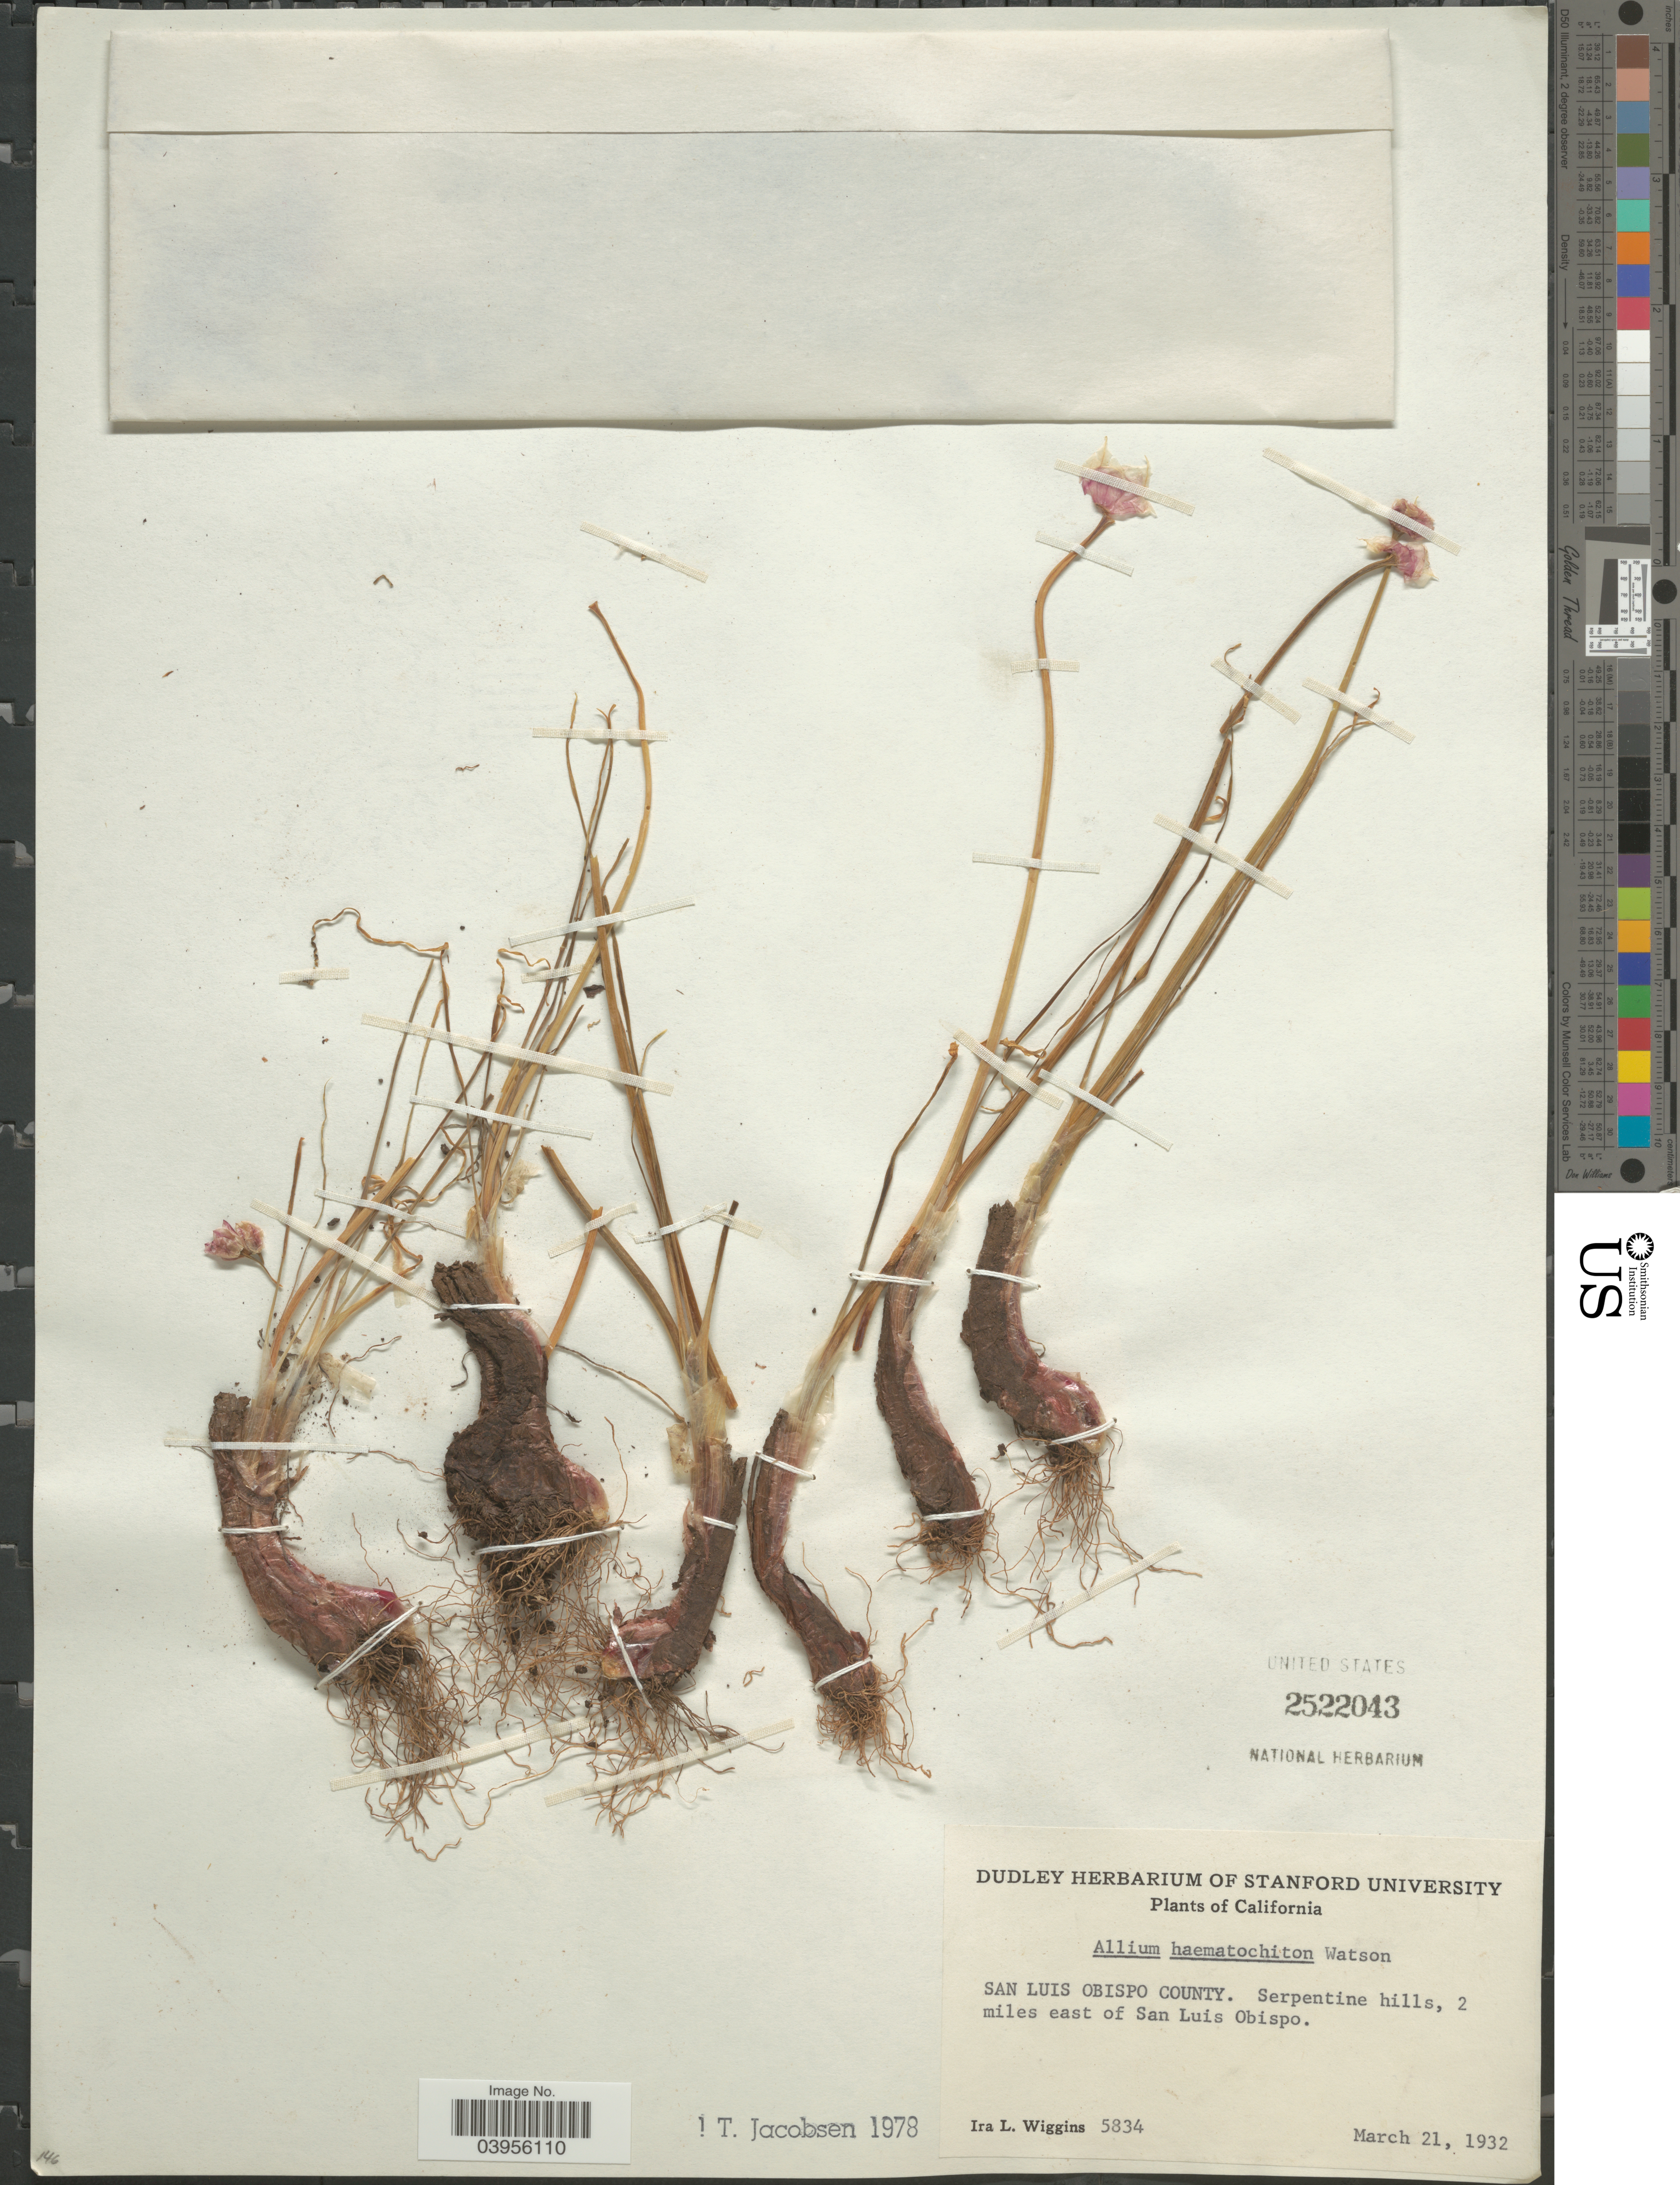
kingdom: Plantae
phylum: Tracheophyta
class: Liliopsida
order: Asparagales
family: Amaryllidaceae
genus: Allium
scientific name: Allium haematochiton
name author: S. Watson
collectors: I. L. Wiggins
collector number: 5834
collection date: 1932-03-21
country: United States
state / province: California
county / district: San Luis Obispo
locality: San Luis Obispo County. Serpentine hills, 2 miles east of San Luis Obispo.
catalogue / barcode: US 2522043